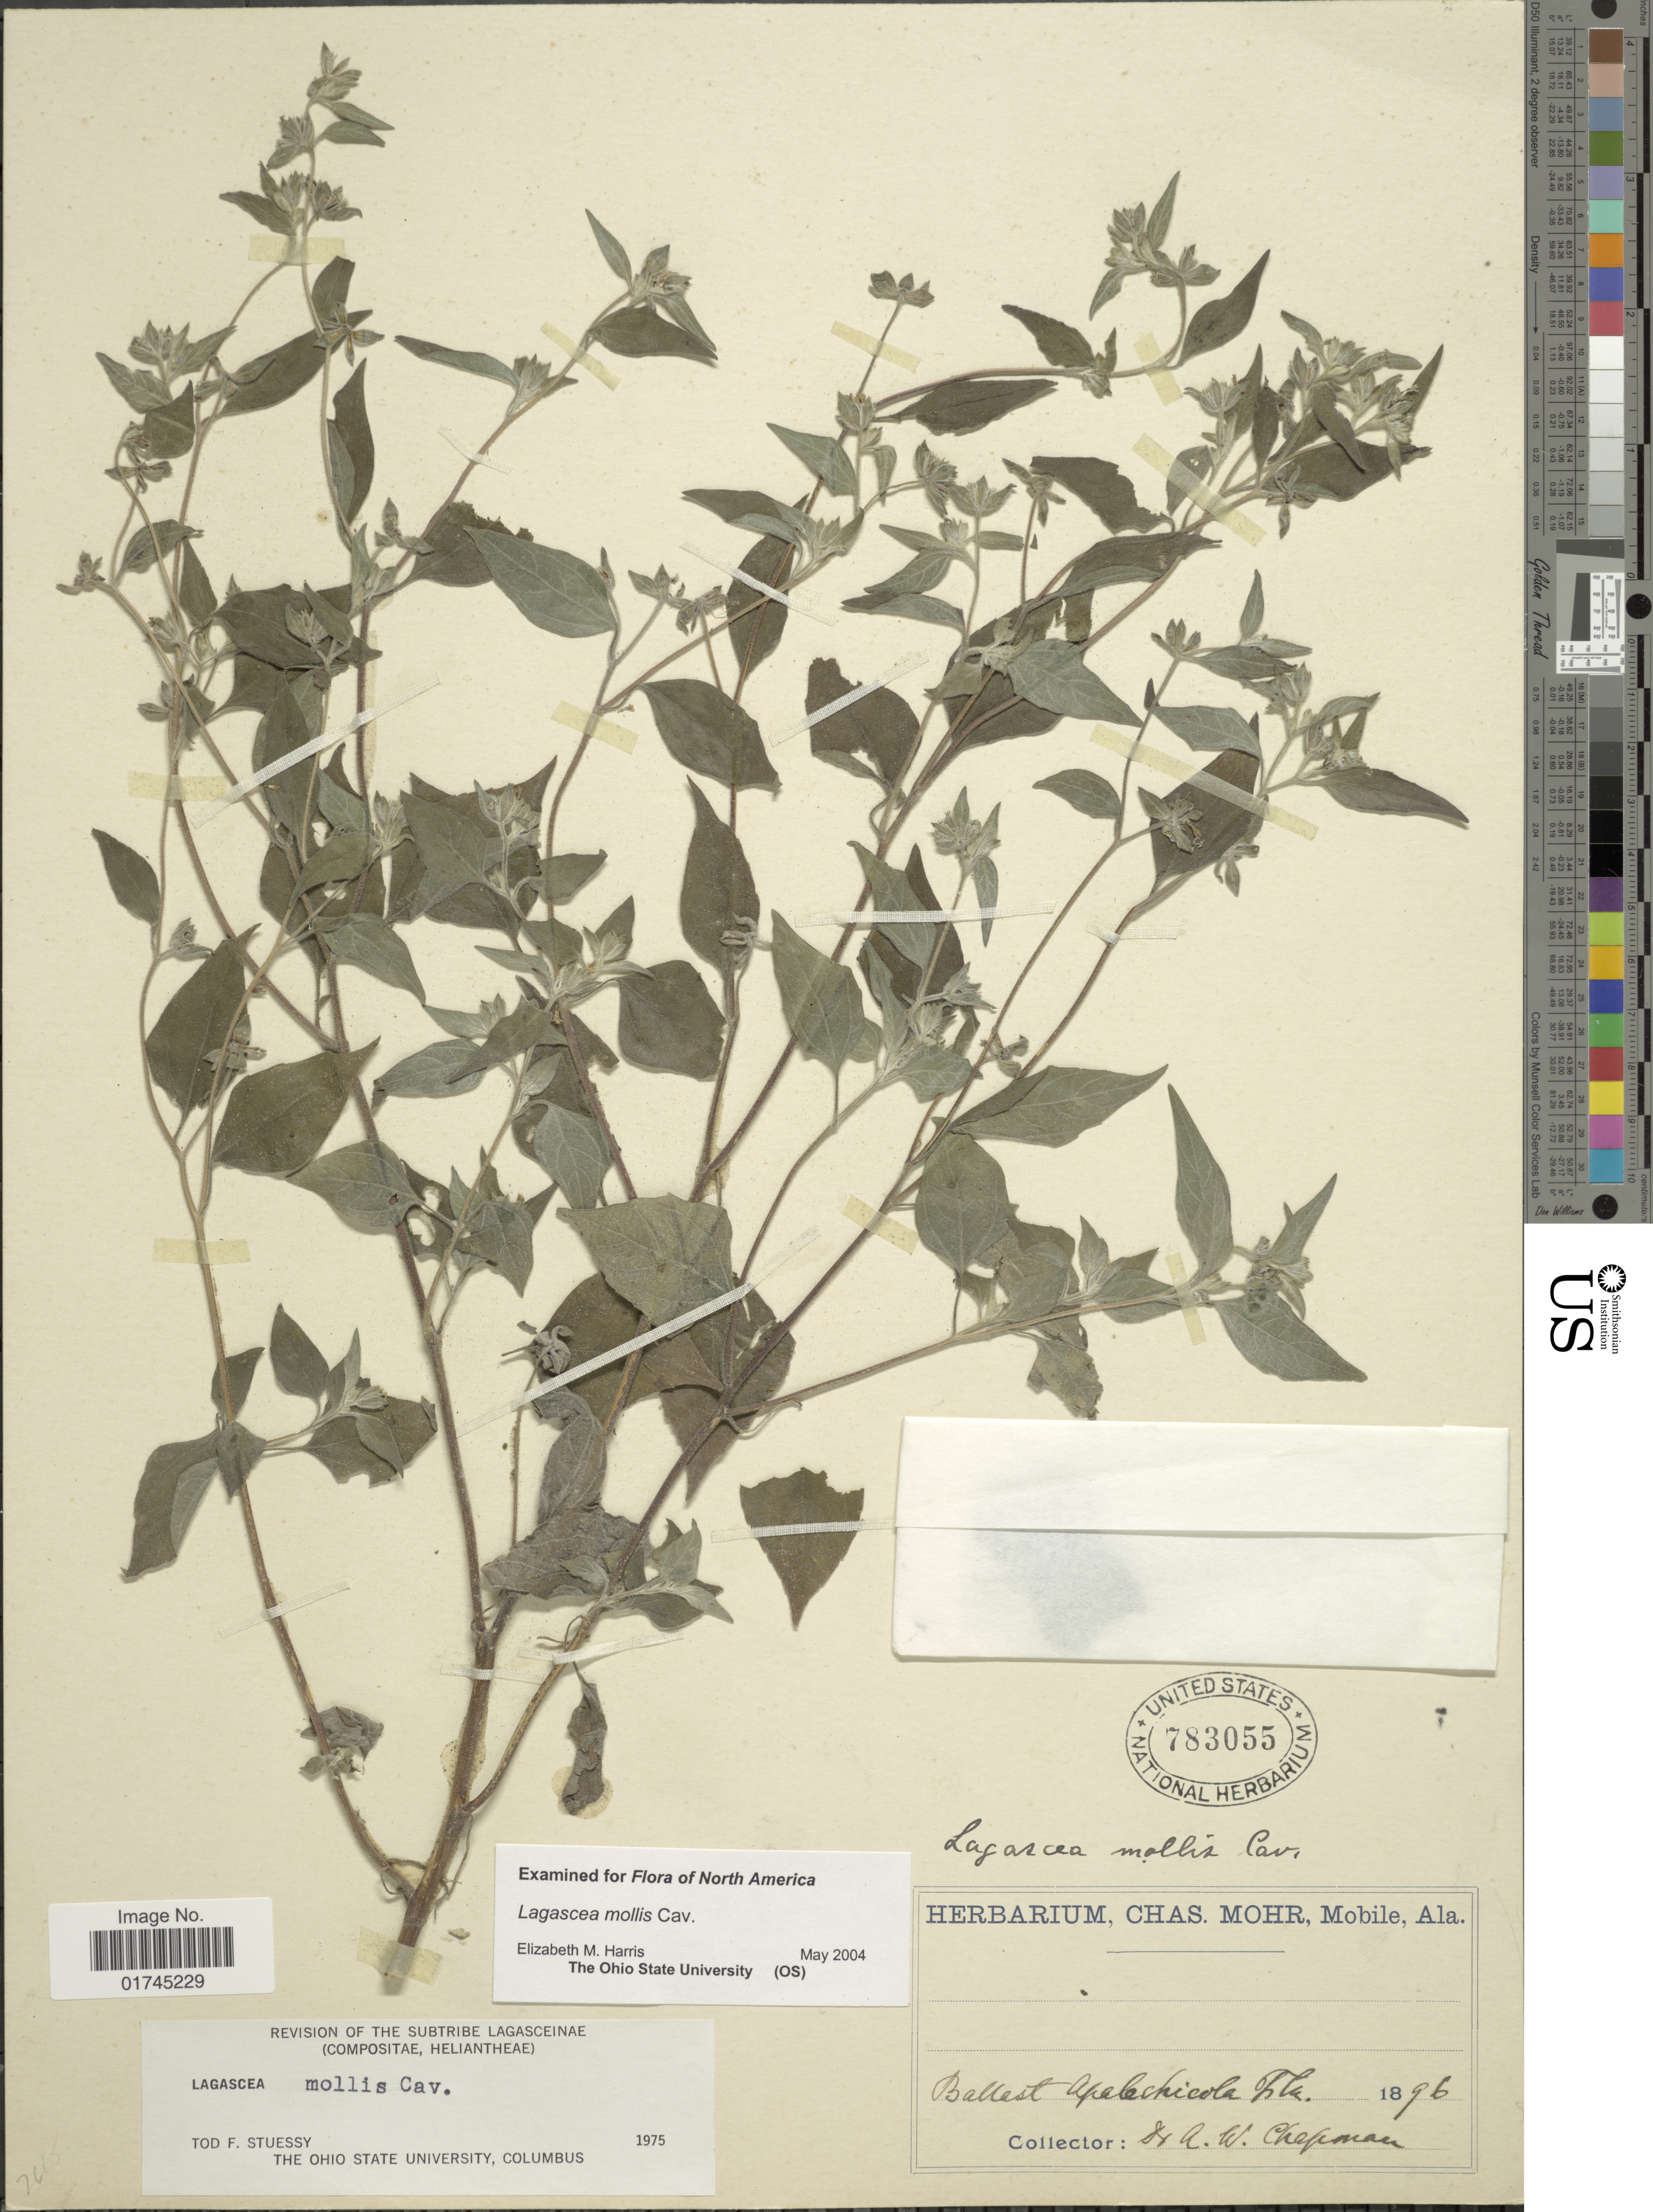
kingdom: Plantae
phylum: Tracheophyta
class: Magnoliopsida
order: Asterales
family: Asteraceae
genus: Lagascea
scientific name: Lagascea mollis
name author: Cav.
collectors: A. W. Chapman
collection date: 1896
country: United States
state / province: Florida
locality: Ballast Apalachicola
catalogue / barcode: US 783055